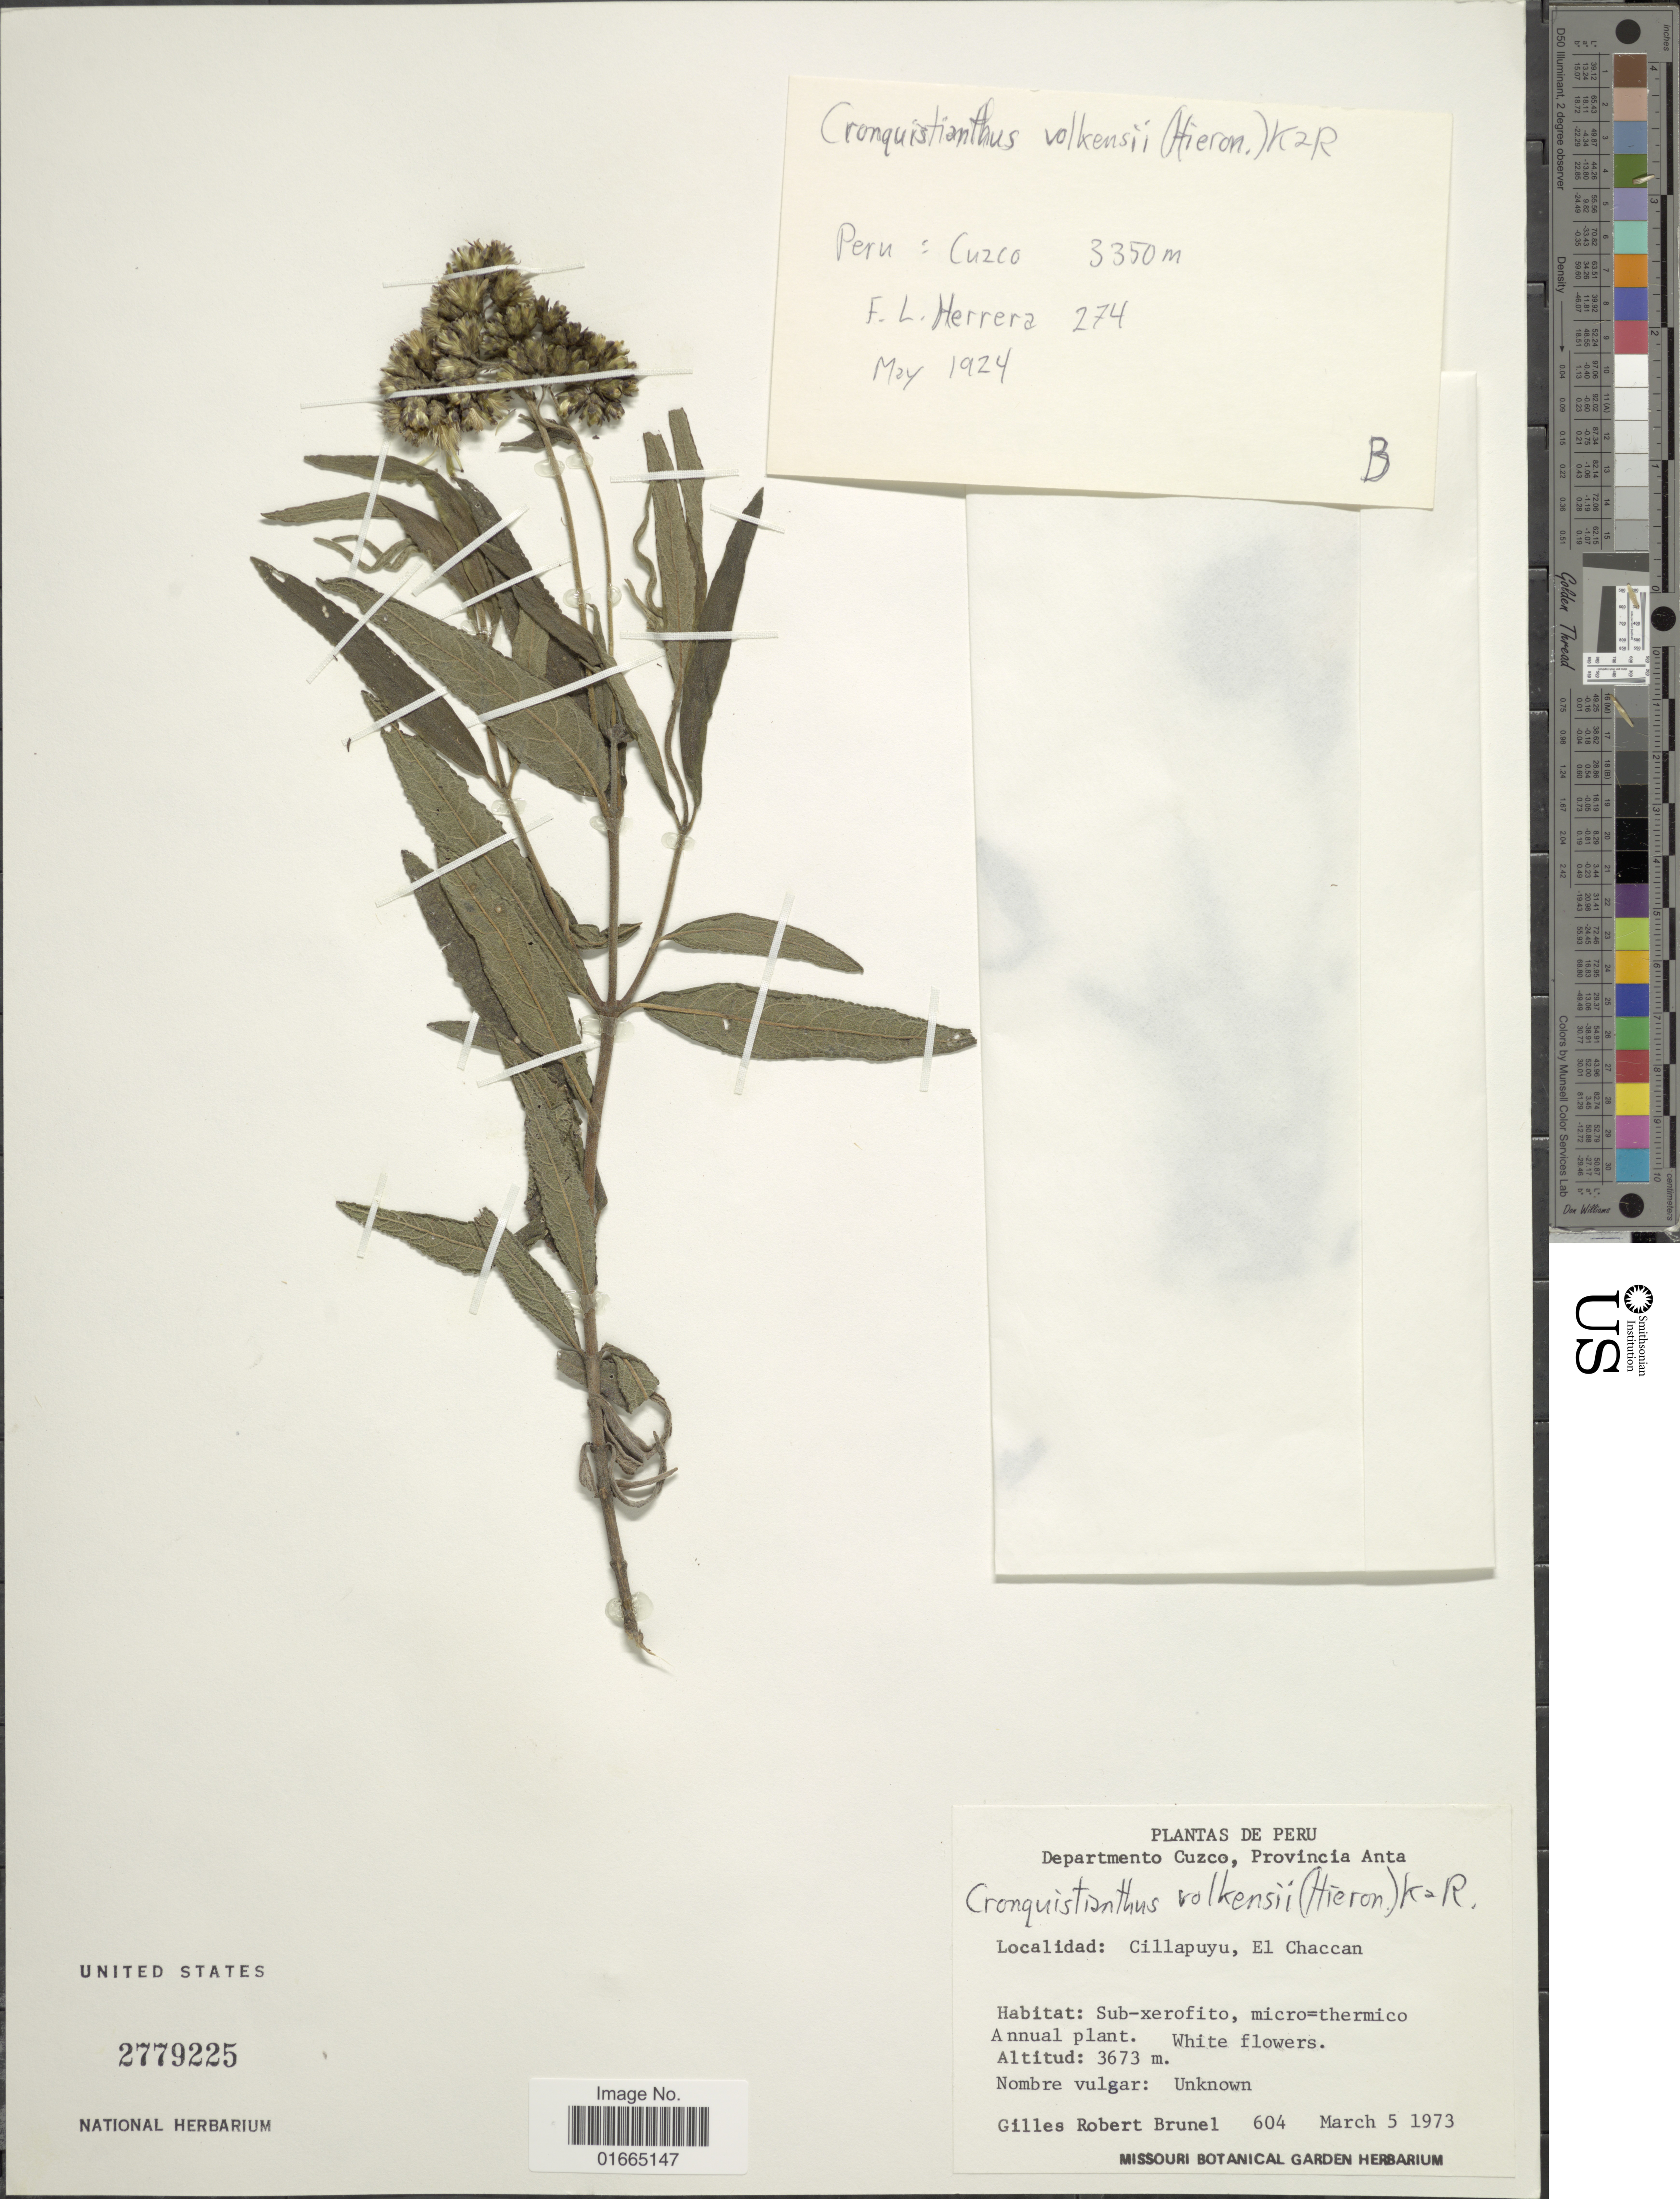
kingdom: Plantae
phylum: Tracheophyta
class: Magnoliopsida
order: Asterales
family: Asteraceae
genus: Cronquistianthus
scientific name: Cronquistianthus volkensii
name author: (Hieron.) R.M. King & H. Rob.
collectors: G. Brunel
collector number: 604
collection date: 1973-03-05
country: Peru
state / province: Cusco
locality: Departamento Cuzco, Provincia Anta. Cillapuyu, El Chaccan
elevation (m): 3673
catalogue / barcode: US 2779225